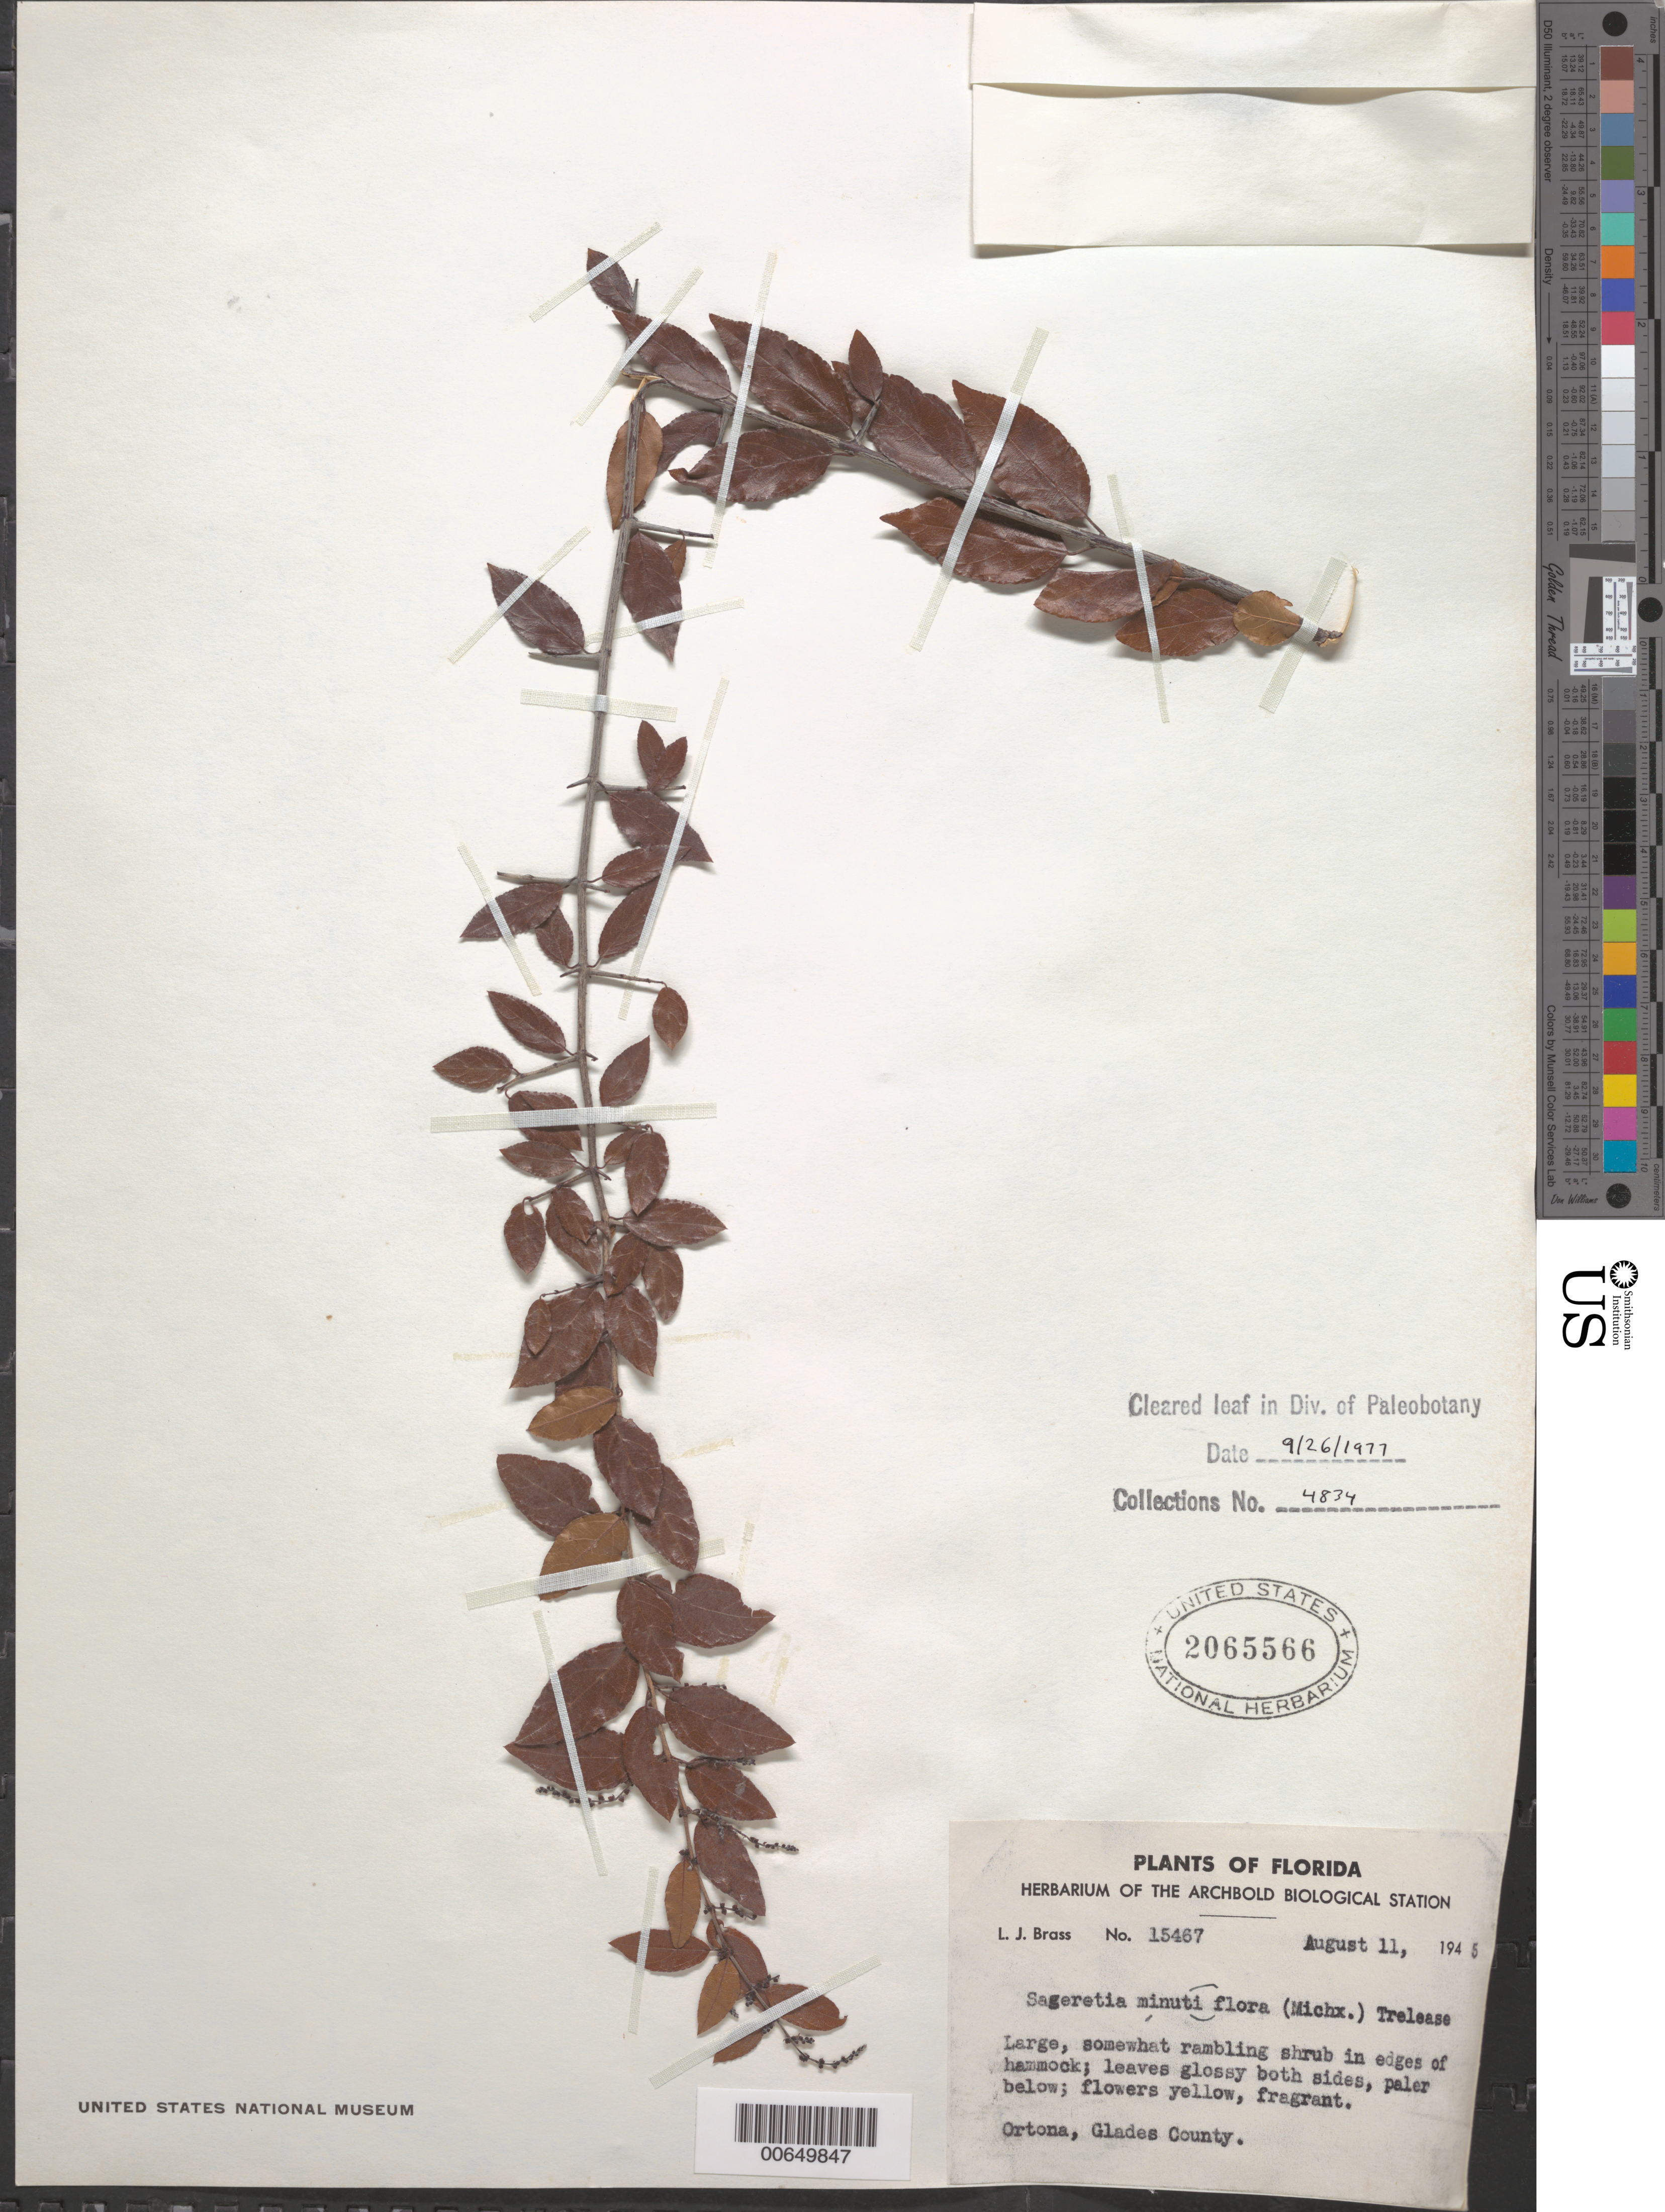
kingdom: Plantae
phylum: Tracheophyta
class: Magnoliopsida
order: Rosales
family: Rhamnaceae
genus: Sageretia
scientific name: Sageretia minutiflora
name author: (Michx.) Trel.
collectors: L. J. Brass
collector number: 15467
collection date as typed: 11 Aug 1945 or 08 Nov 1945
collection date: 1945-08-11 or 1945-11-08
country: United States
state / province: Florida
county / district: Glades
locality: Ortona.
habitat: Edges of hammock.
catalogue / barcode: US 2065566